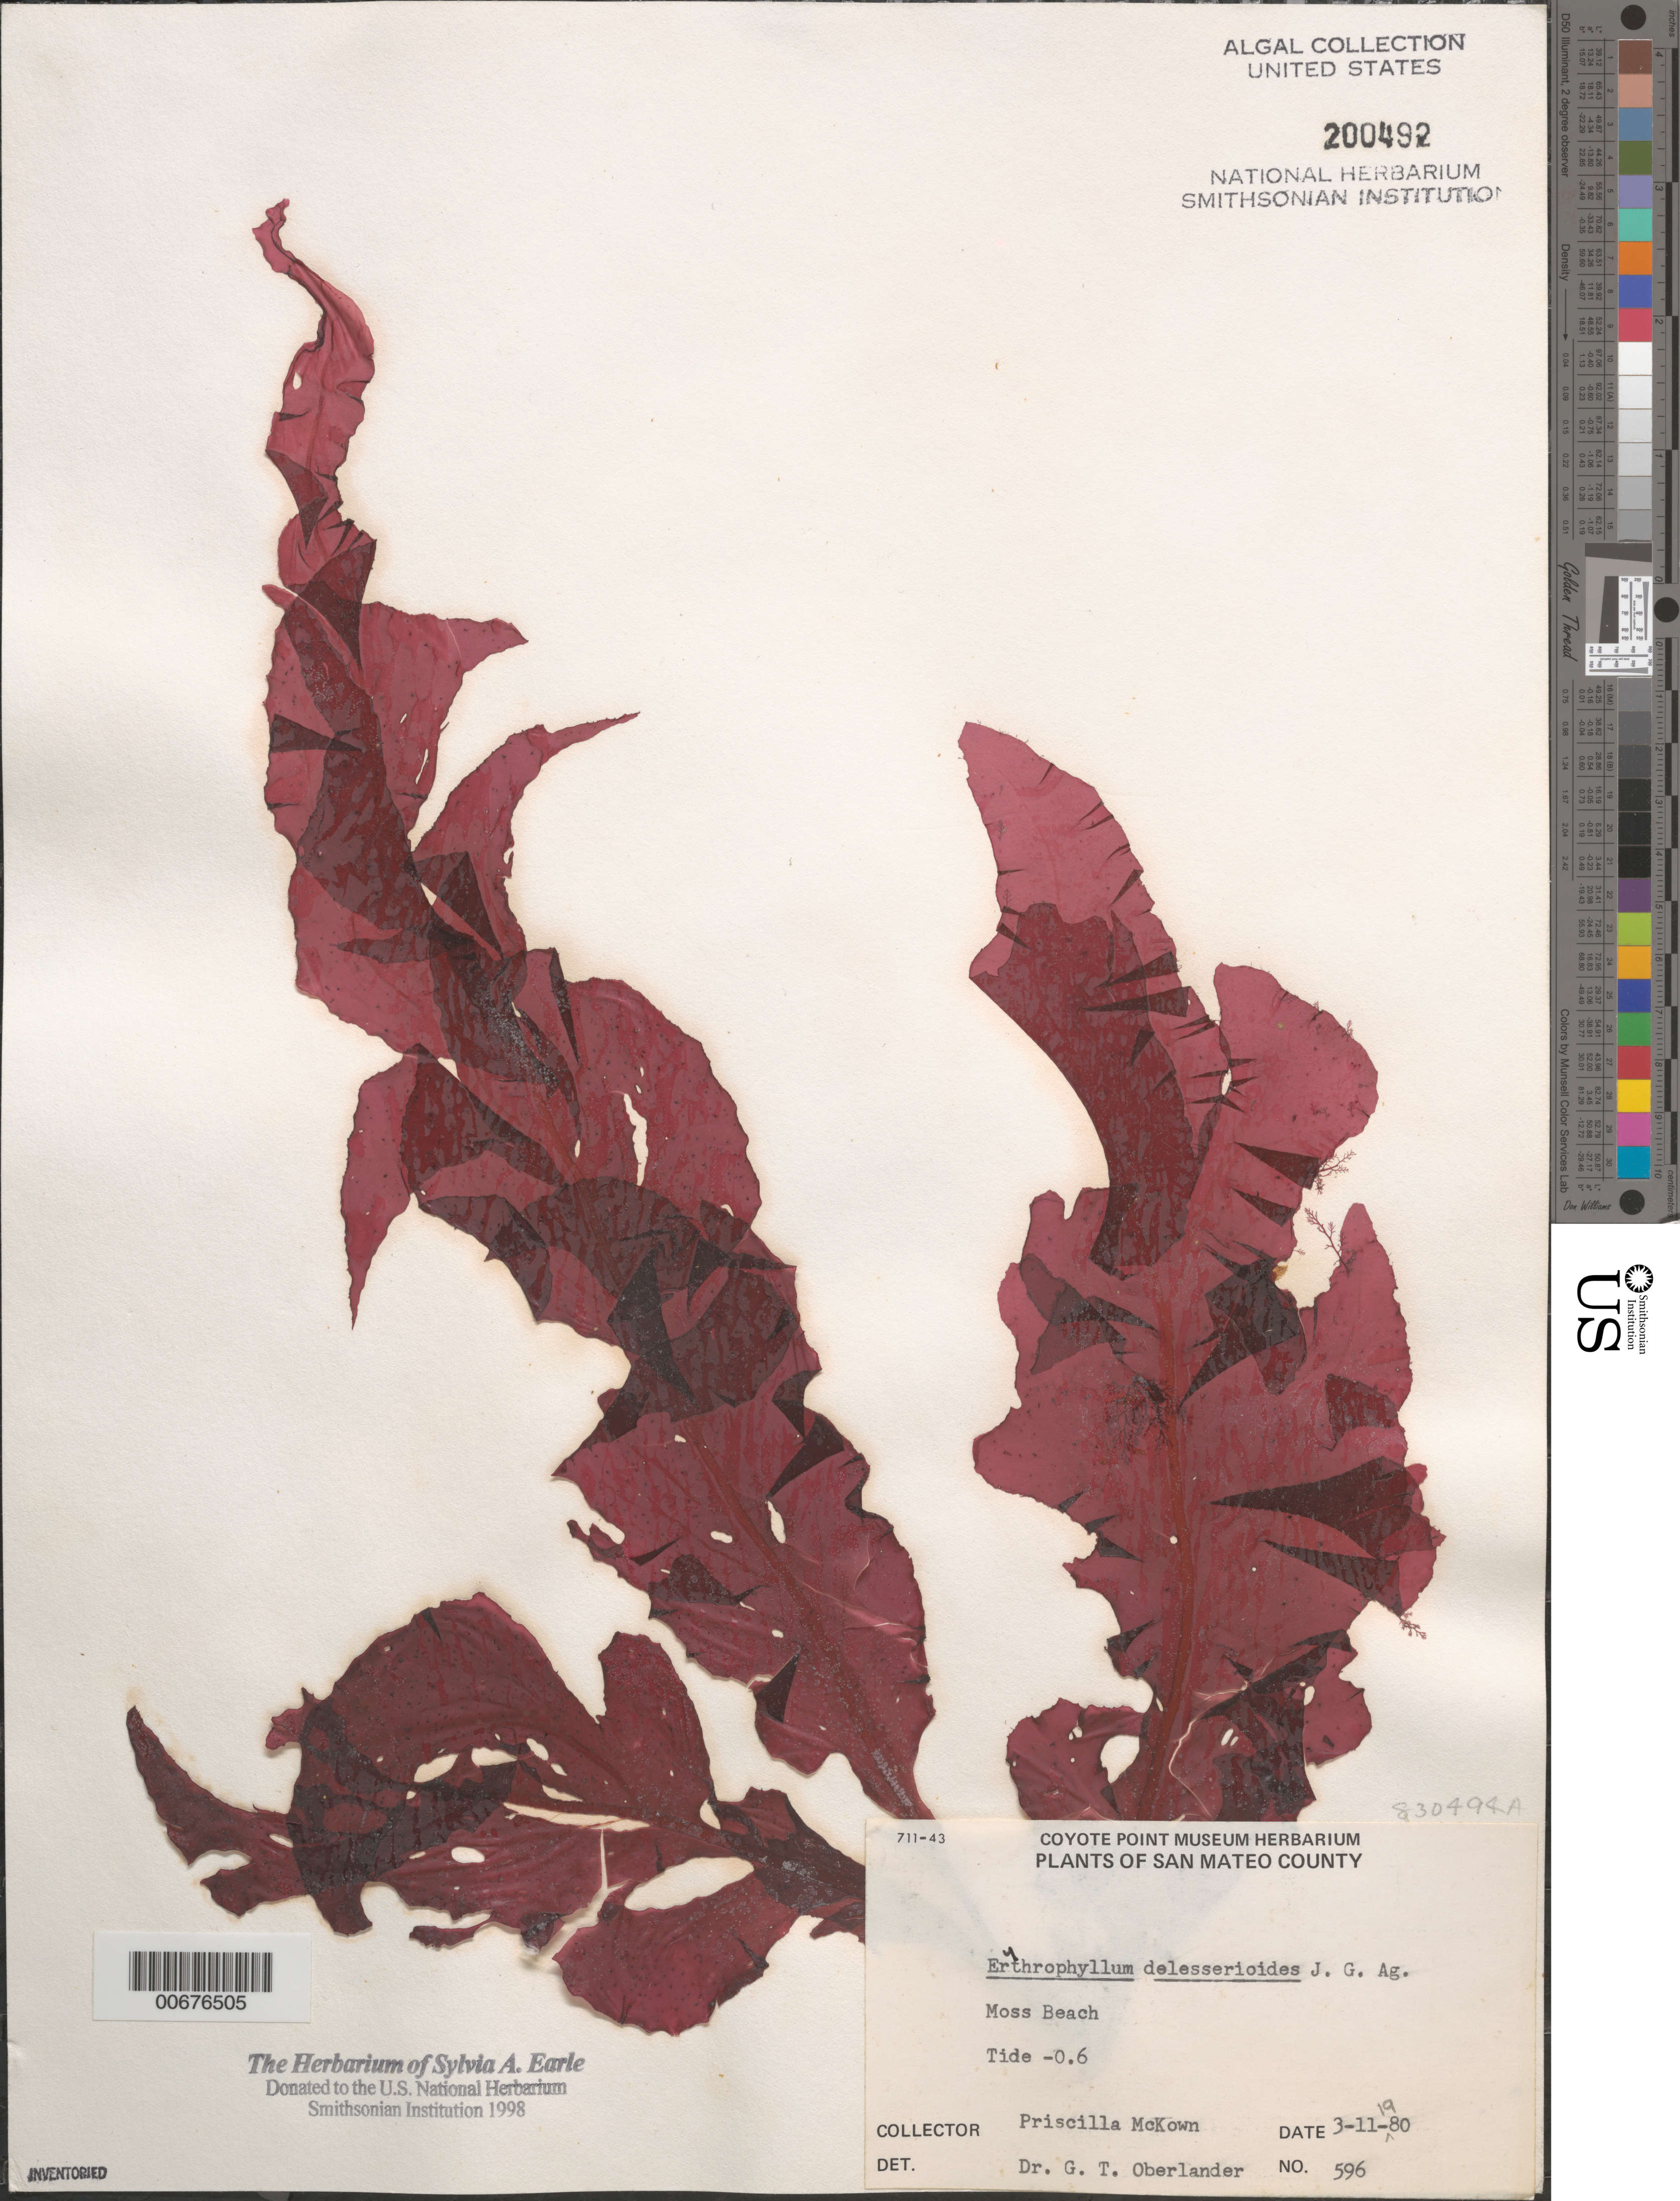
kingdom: Plantae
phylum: Rhodophyta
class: Florideophyceae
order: Gigartinales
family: Kallymeniaceae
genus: Erythrophyllum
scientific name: Erythrophyllum delesserioides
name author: J. Agardh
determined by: Oberlander, G. T.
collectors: P. McKown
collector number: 596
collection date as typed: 11 Mar 1980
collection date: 1980-03-11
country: United States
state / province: California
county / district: San Mateo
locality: Moss Beach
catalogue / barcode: US 200492